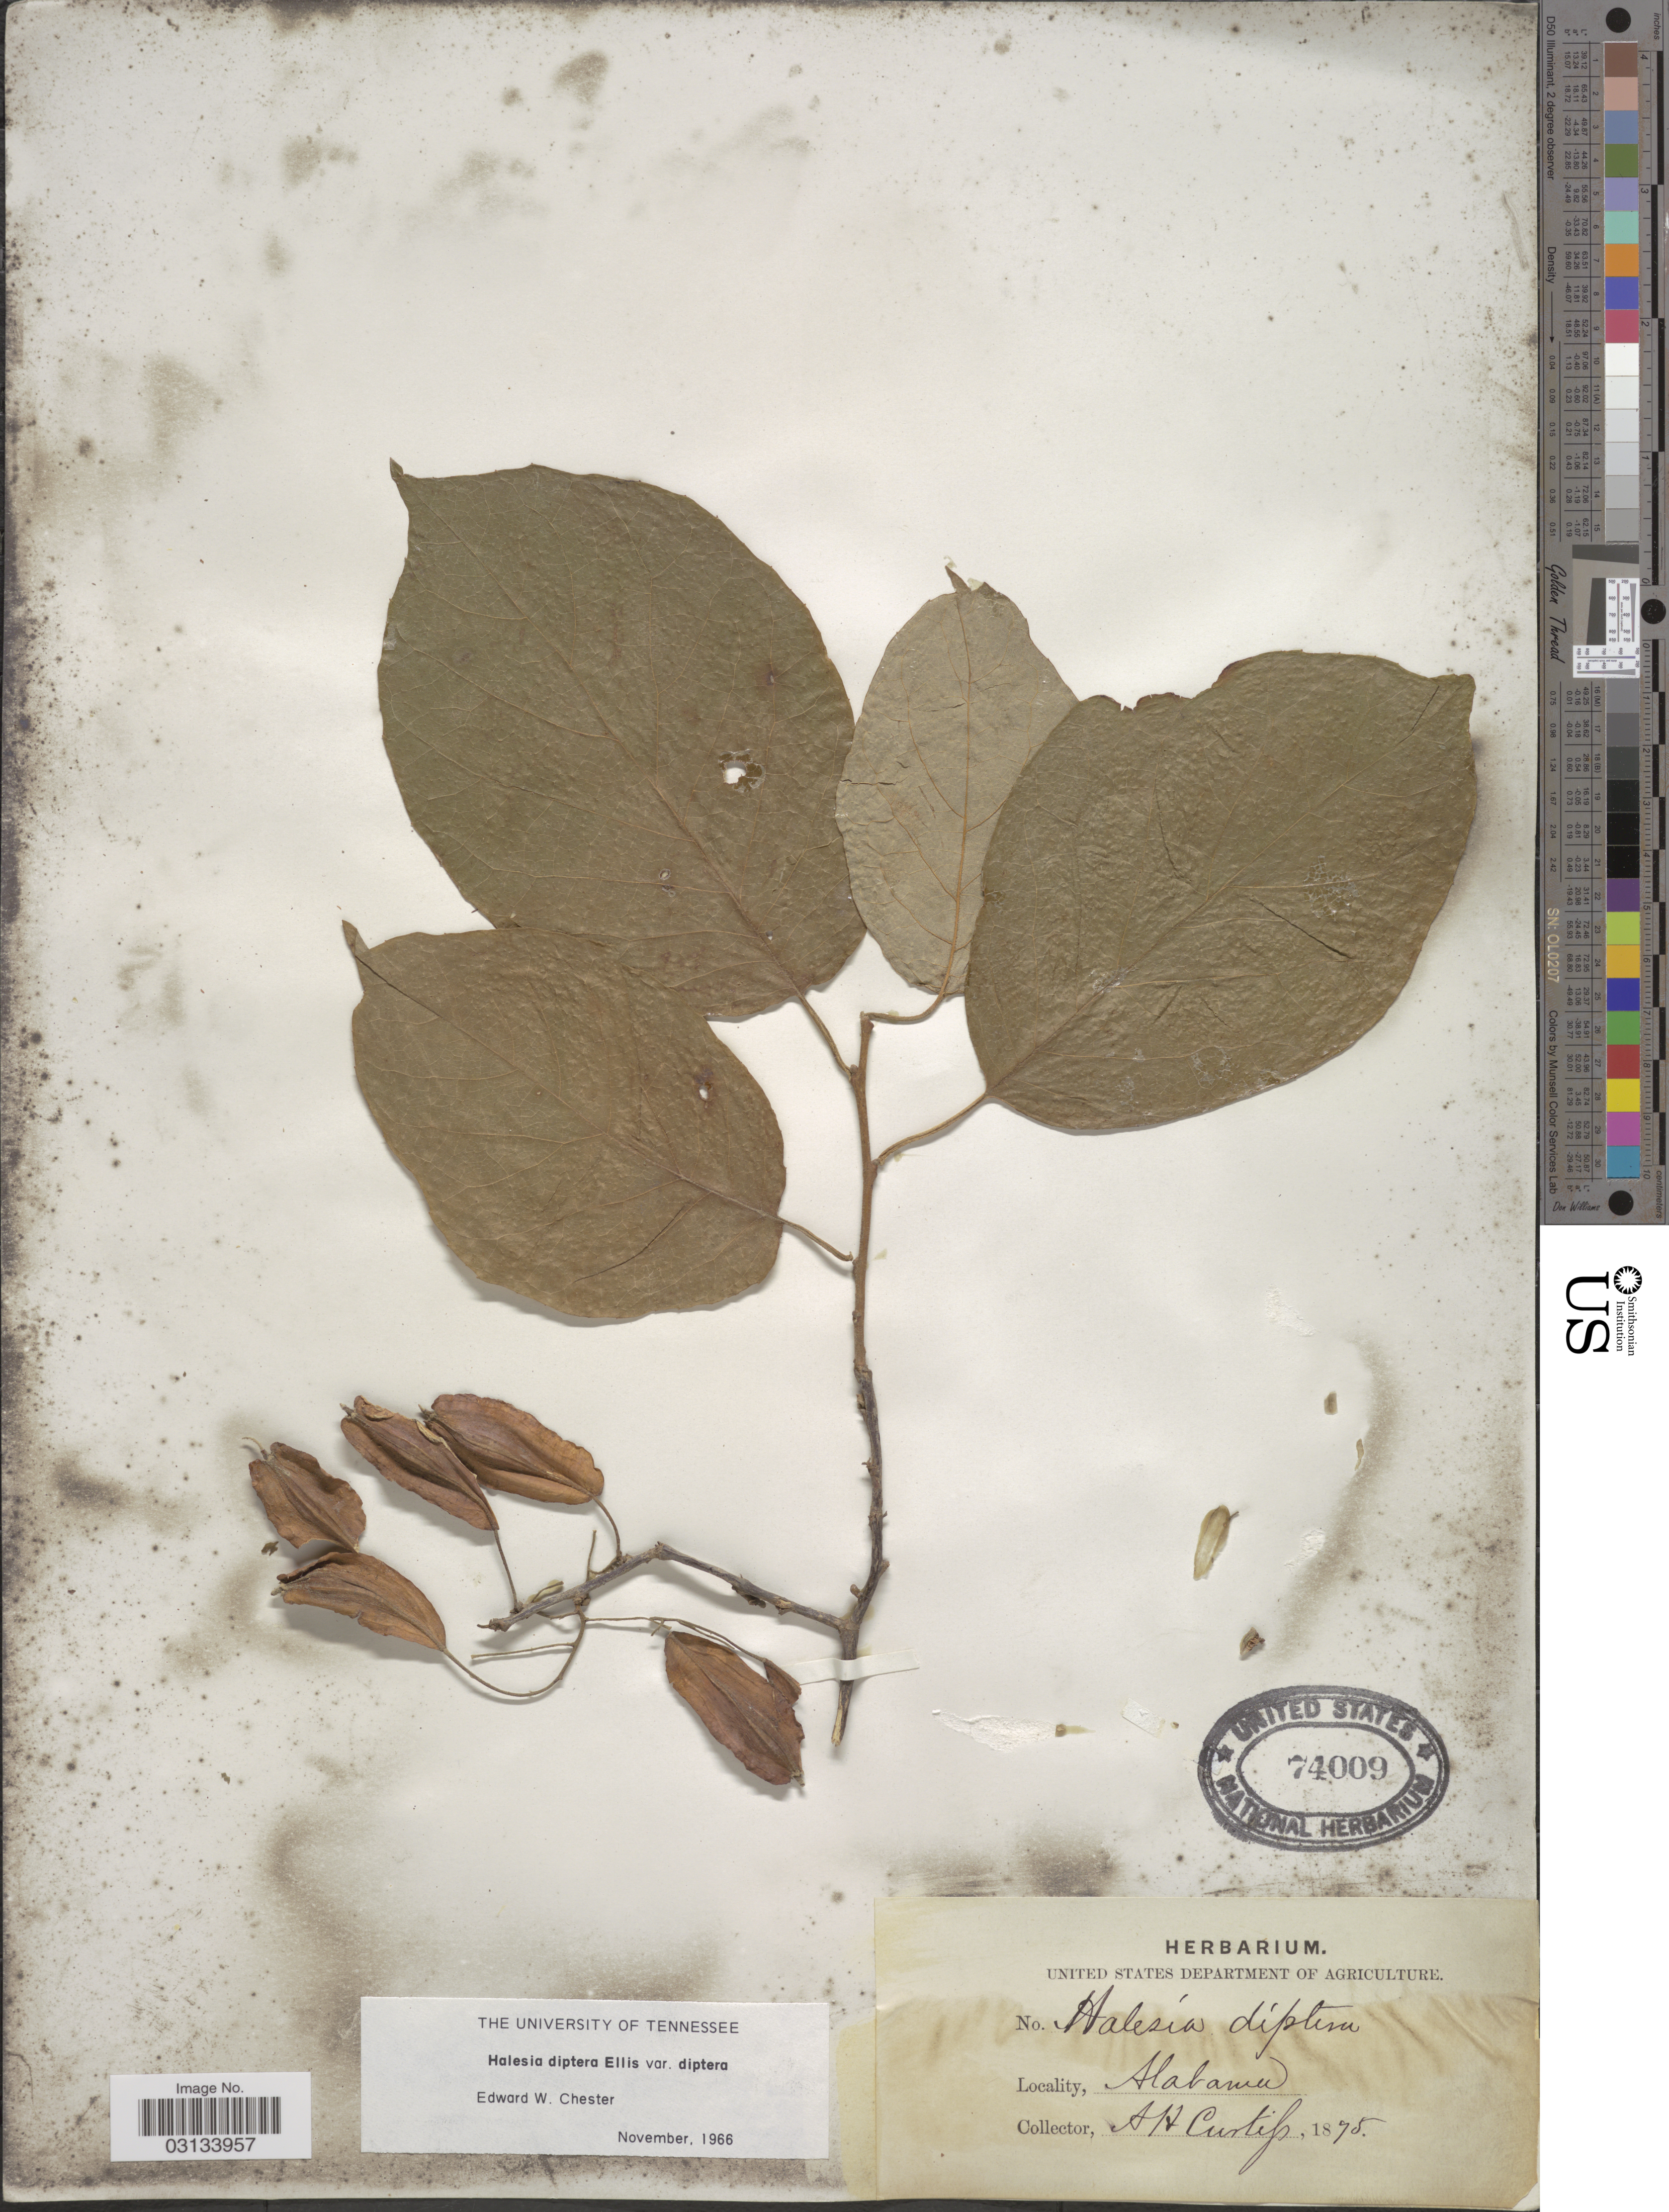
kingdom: Plantae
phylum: Tracheophyta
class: Magnoliopsida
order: Ericales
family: Styracaceae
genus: Halesia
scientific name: Halesia diptera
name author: J. Ellis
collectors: A. H. Curtiss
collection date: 1875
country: United States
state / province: Alabama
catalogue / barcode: US 74009